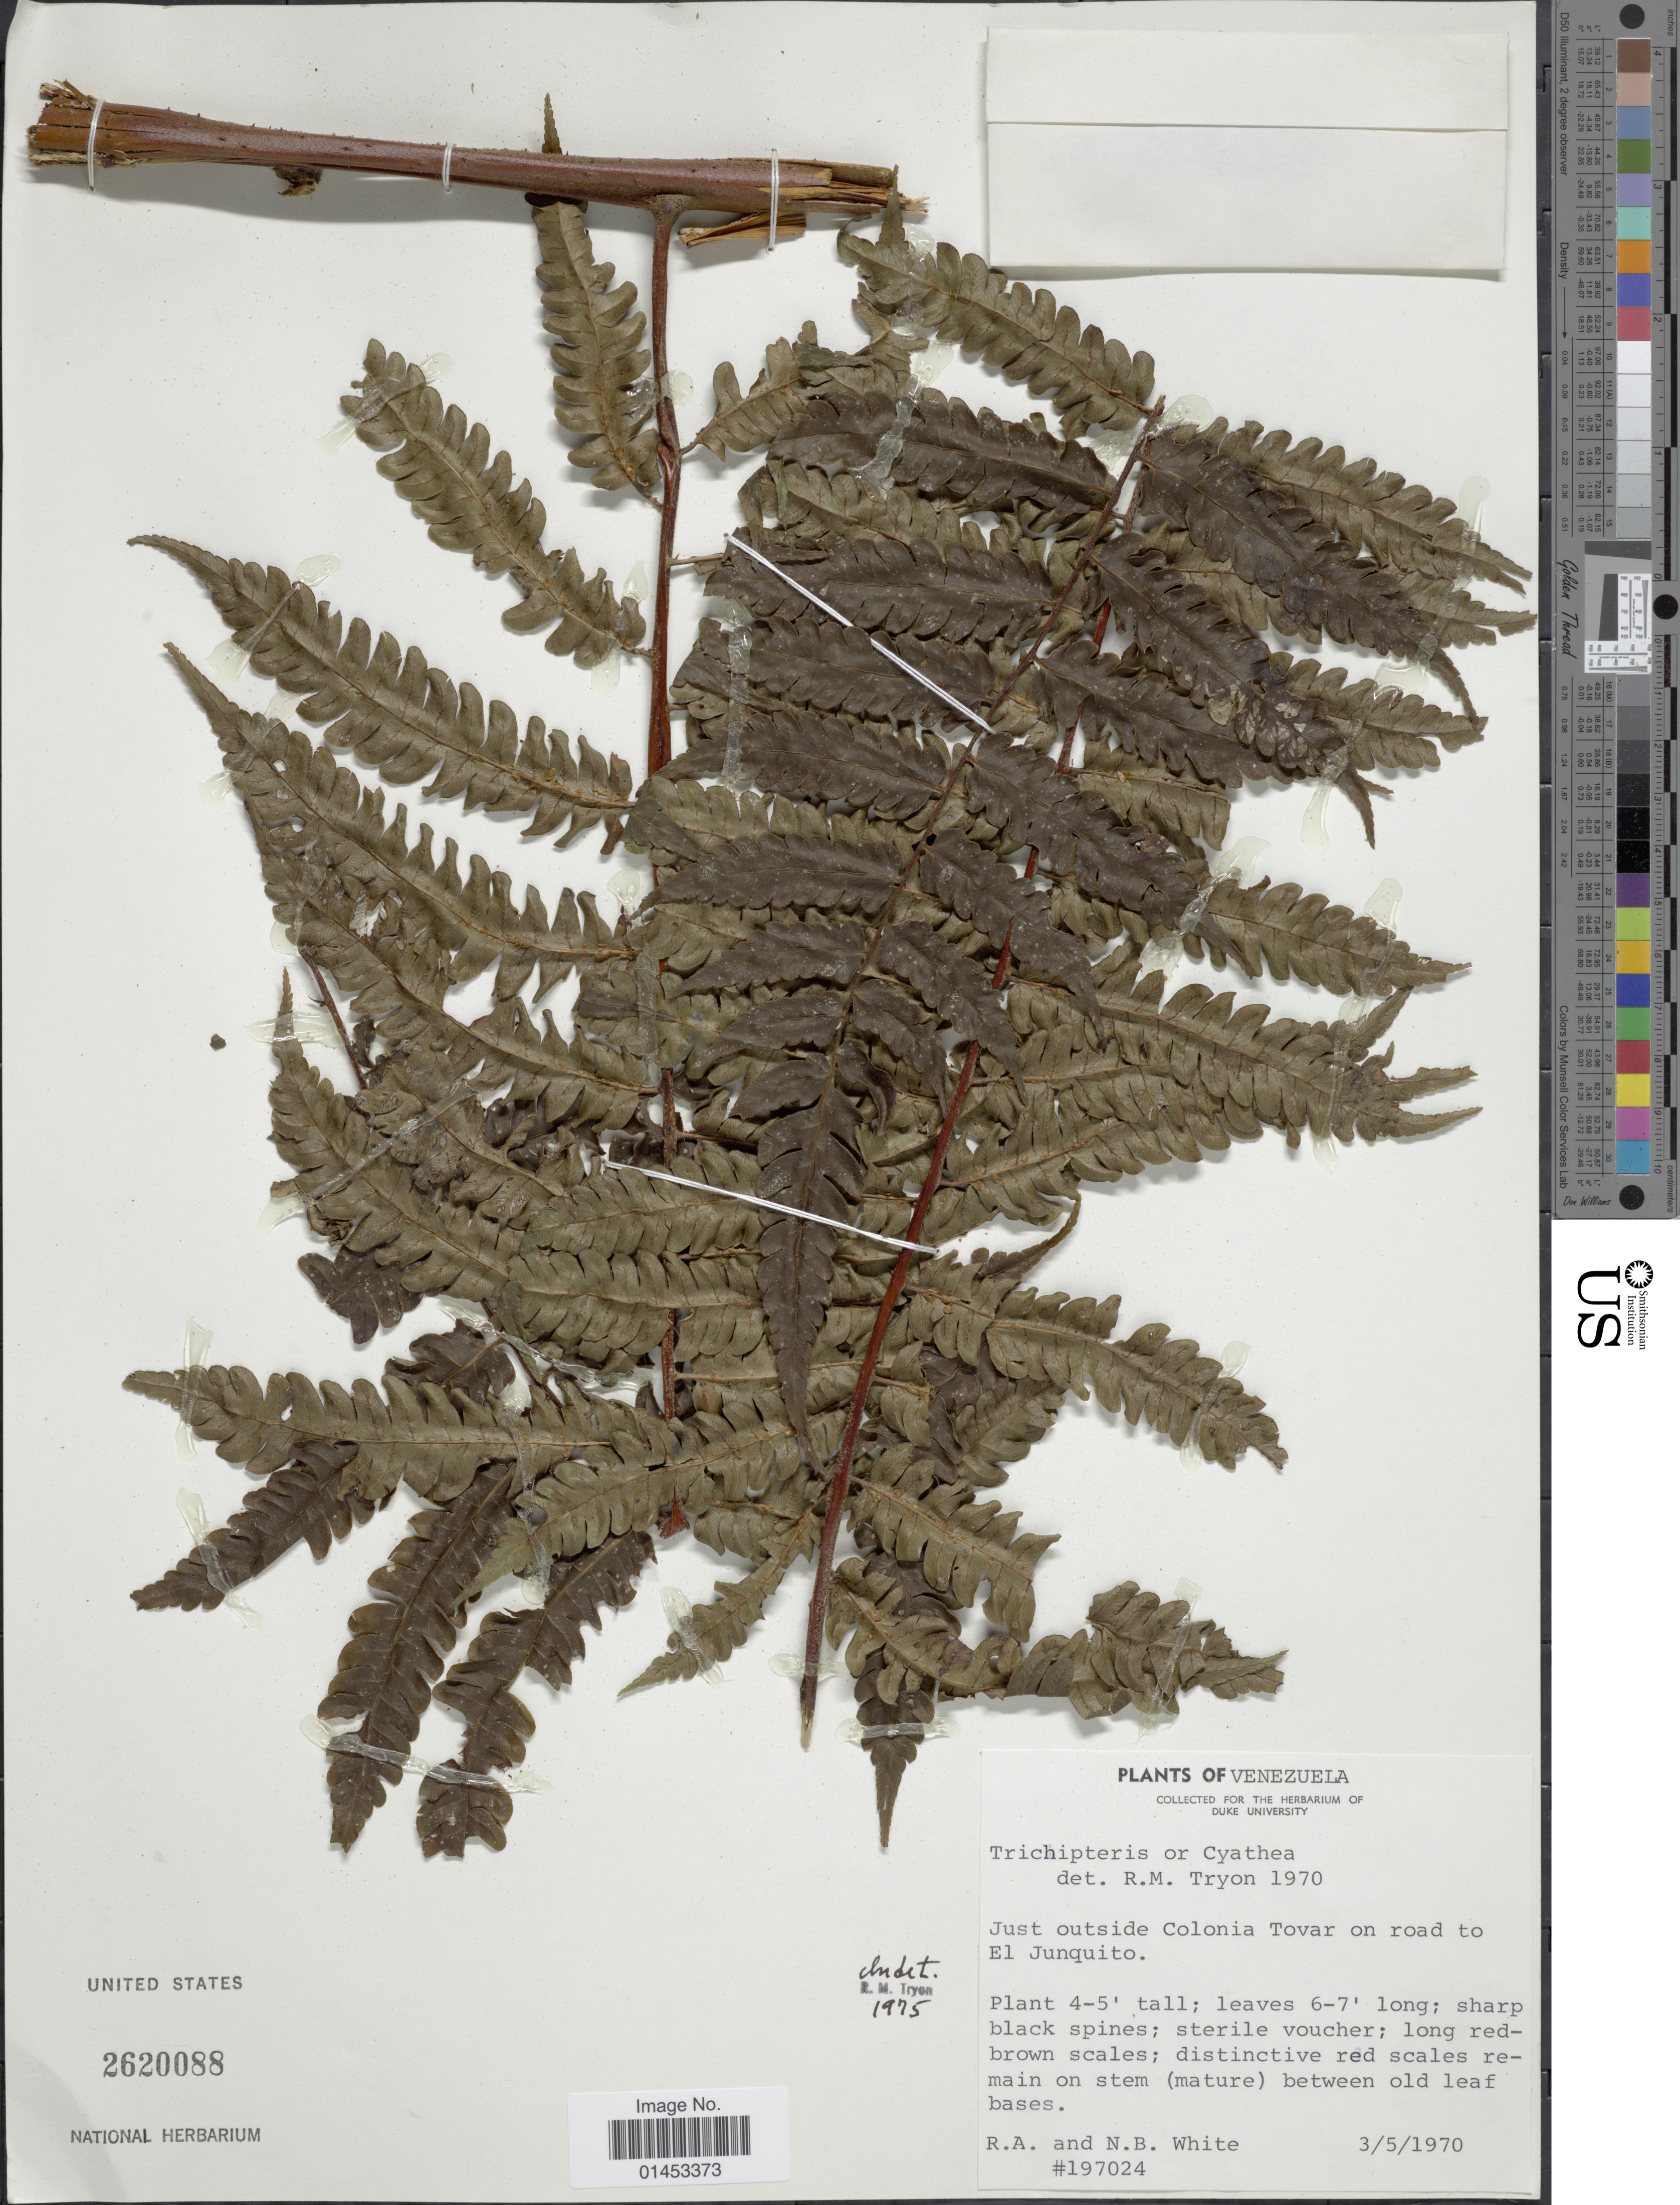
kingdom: Plantae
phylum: Tracheophyta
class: Polypodiopsida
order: Cyatheales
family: Cyatheaceae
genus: Cyathea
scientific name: Cyathea sp.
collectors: R. A. White & N. White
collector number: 197024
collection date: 1970-05-03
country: Venezuela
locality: Just outside Colonia Tovar on road to El Junquito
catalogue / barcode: US 2620088